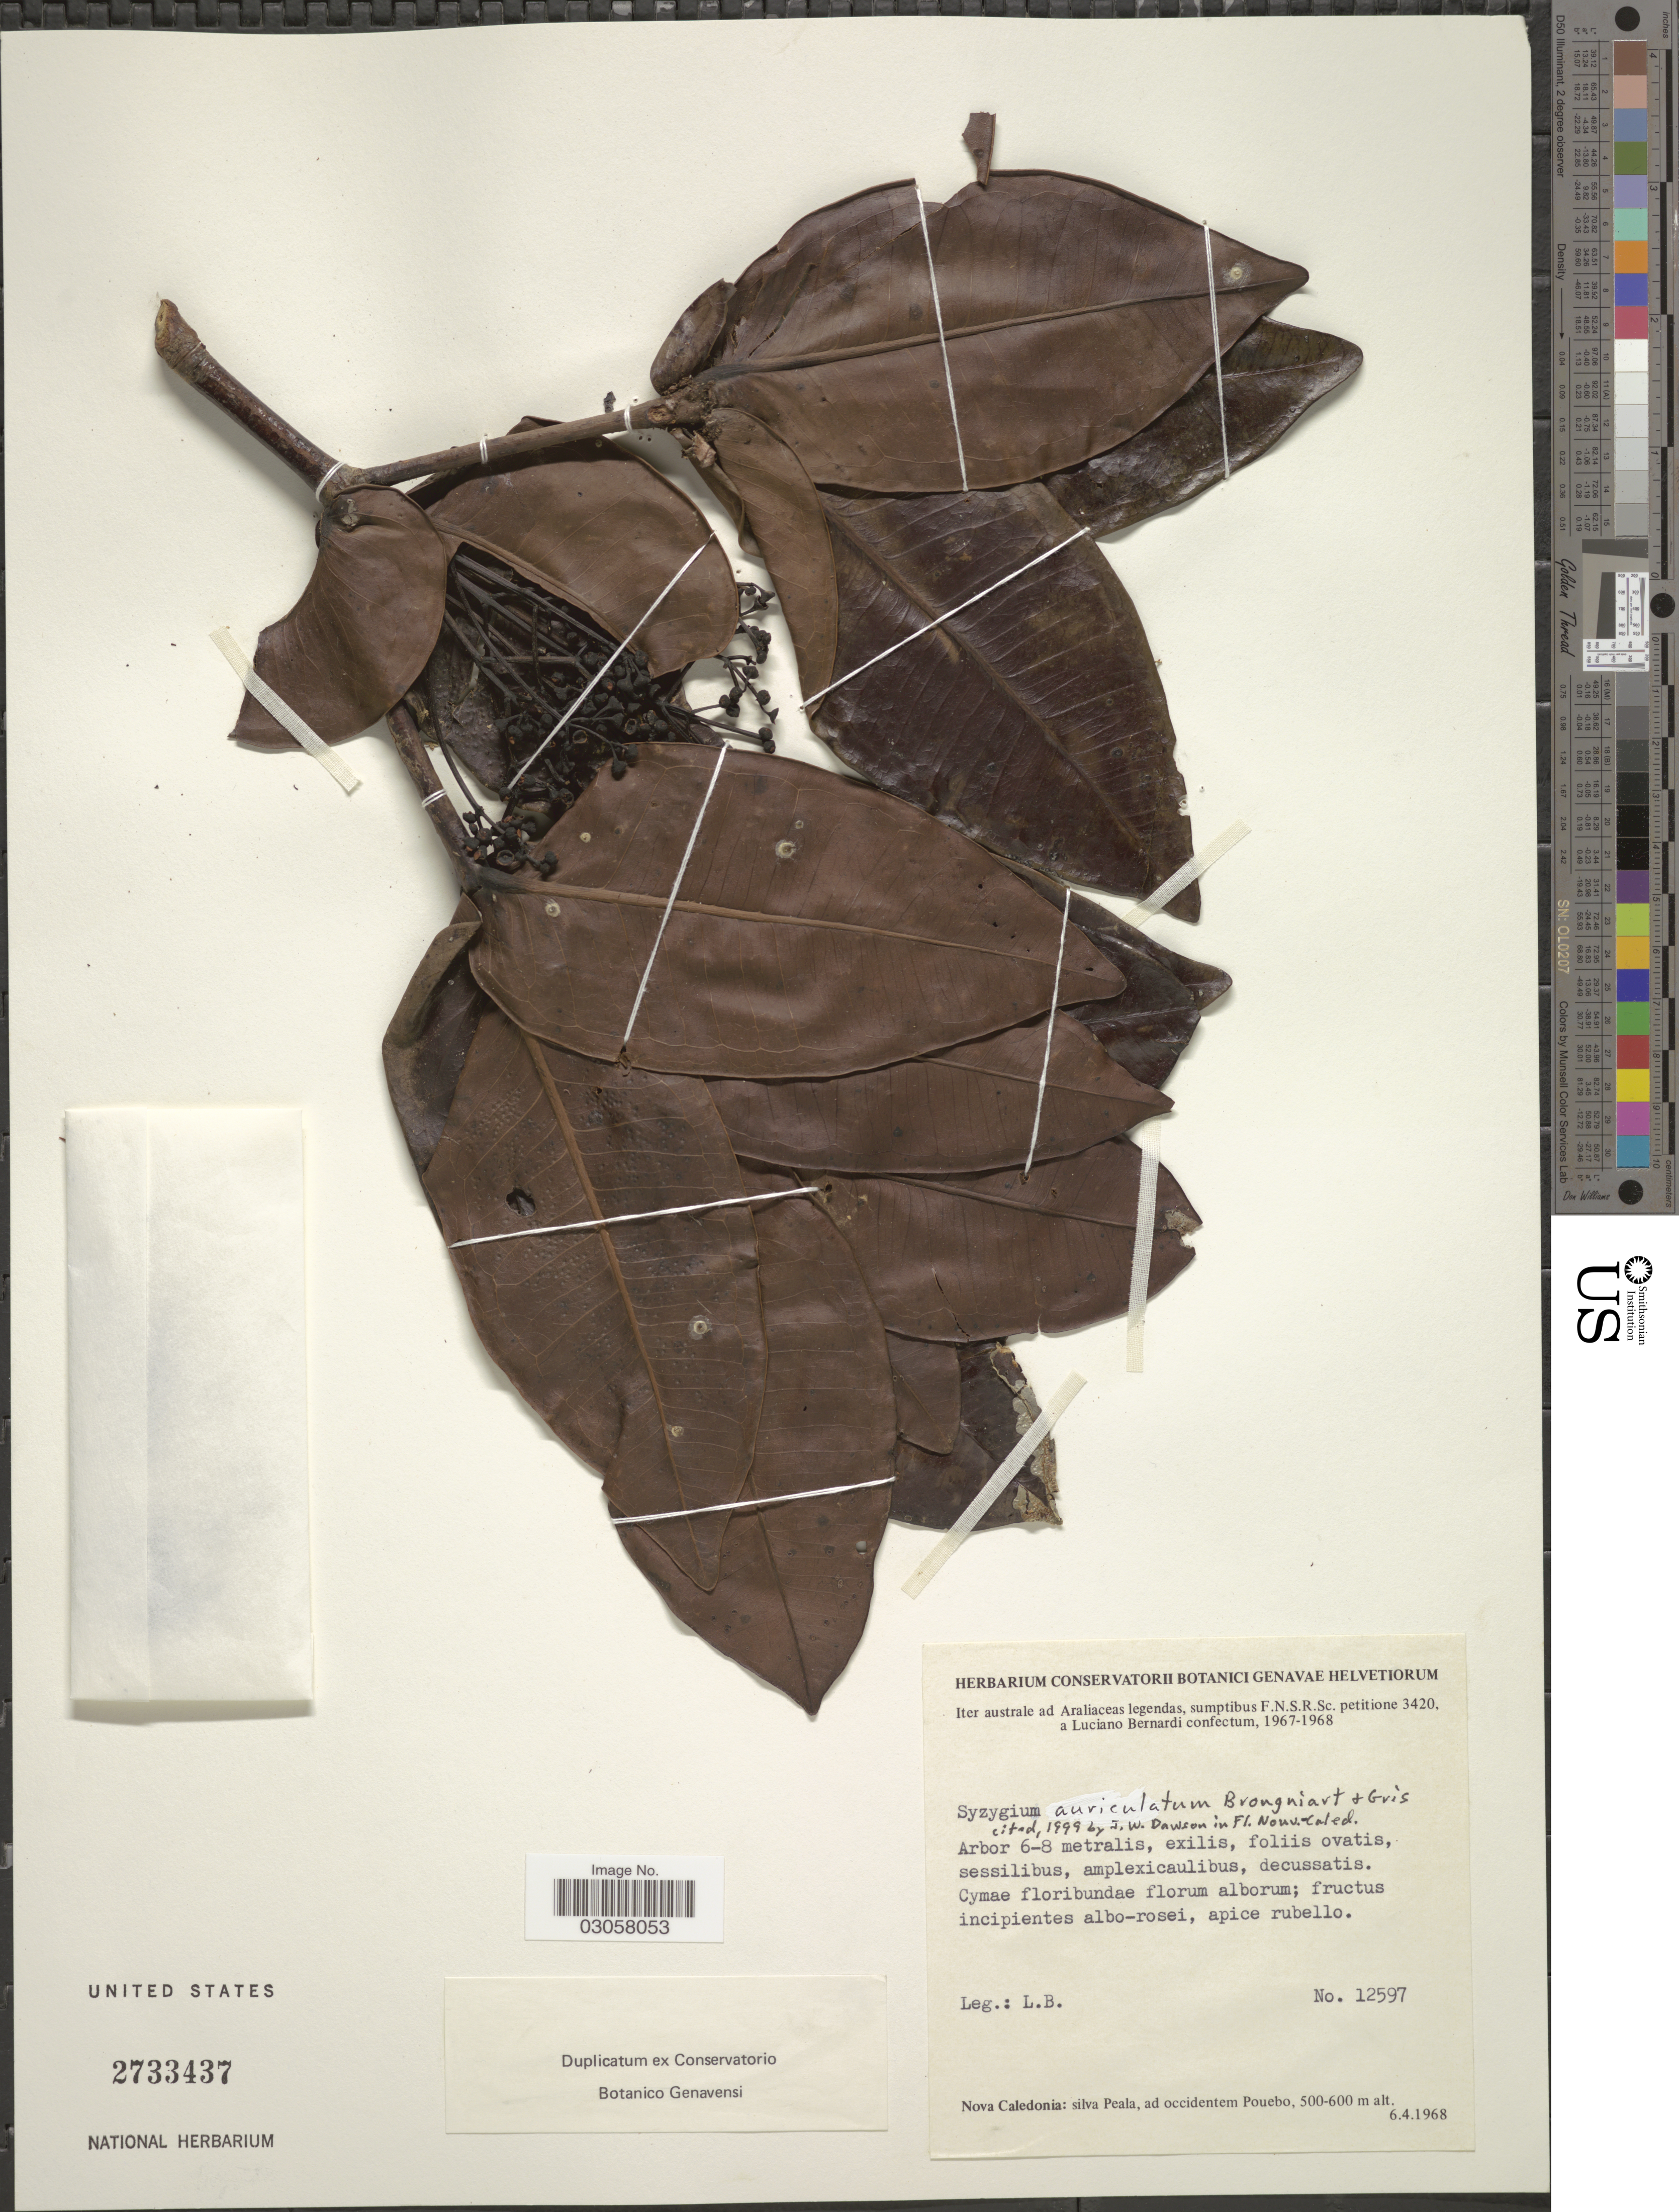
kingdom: Plantae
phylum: Tracheophyta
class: Magnoliopsida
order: Myrtales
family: Myrtaceae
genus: Syzygium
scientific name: Syzygium auriculatum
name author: Brongn. & Gris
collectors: L. Bernardi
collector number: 12597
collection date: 1968-04-06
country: New Caledonia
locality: Silva Peala, ad occidentem Pouebo.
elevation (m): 500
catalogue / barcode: US 2733437